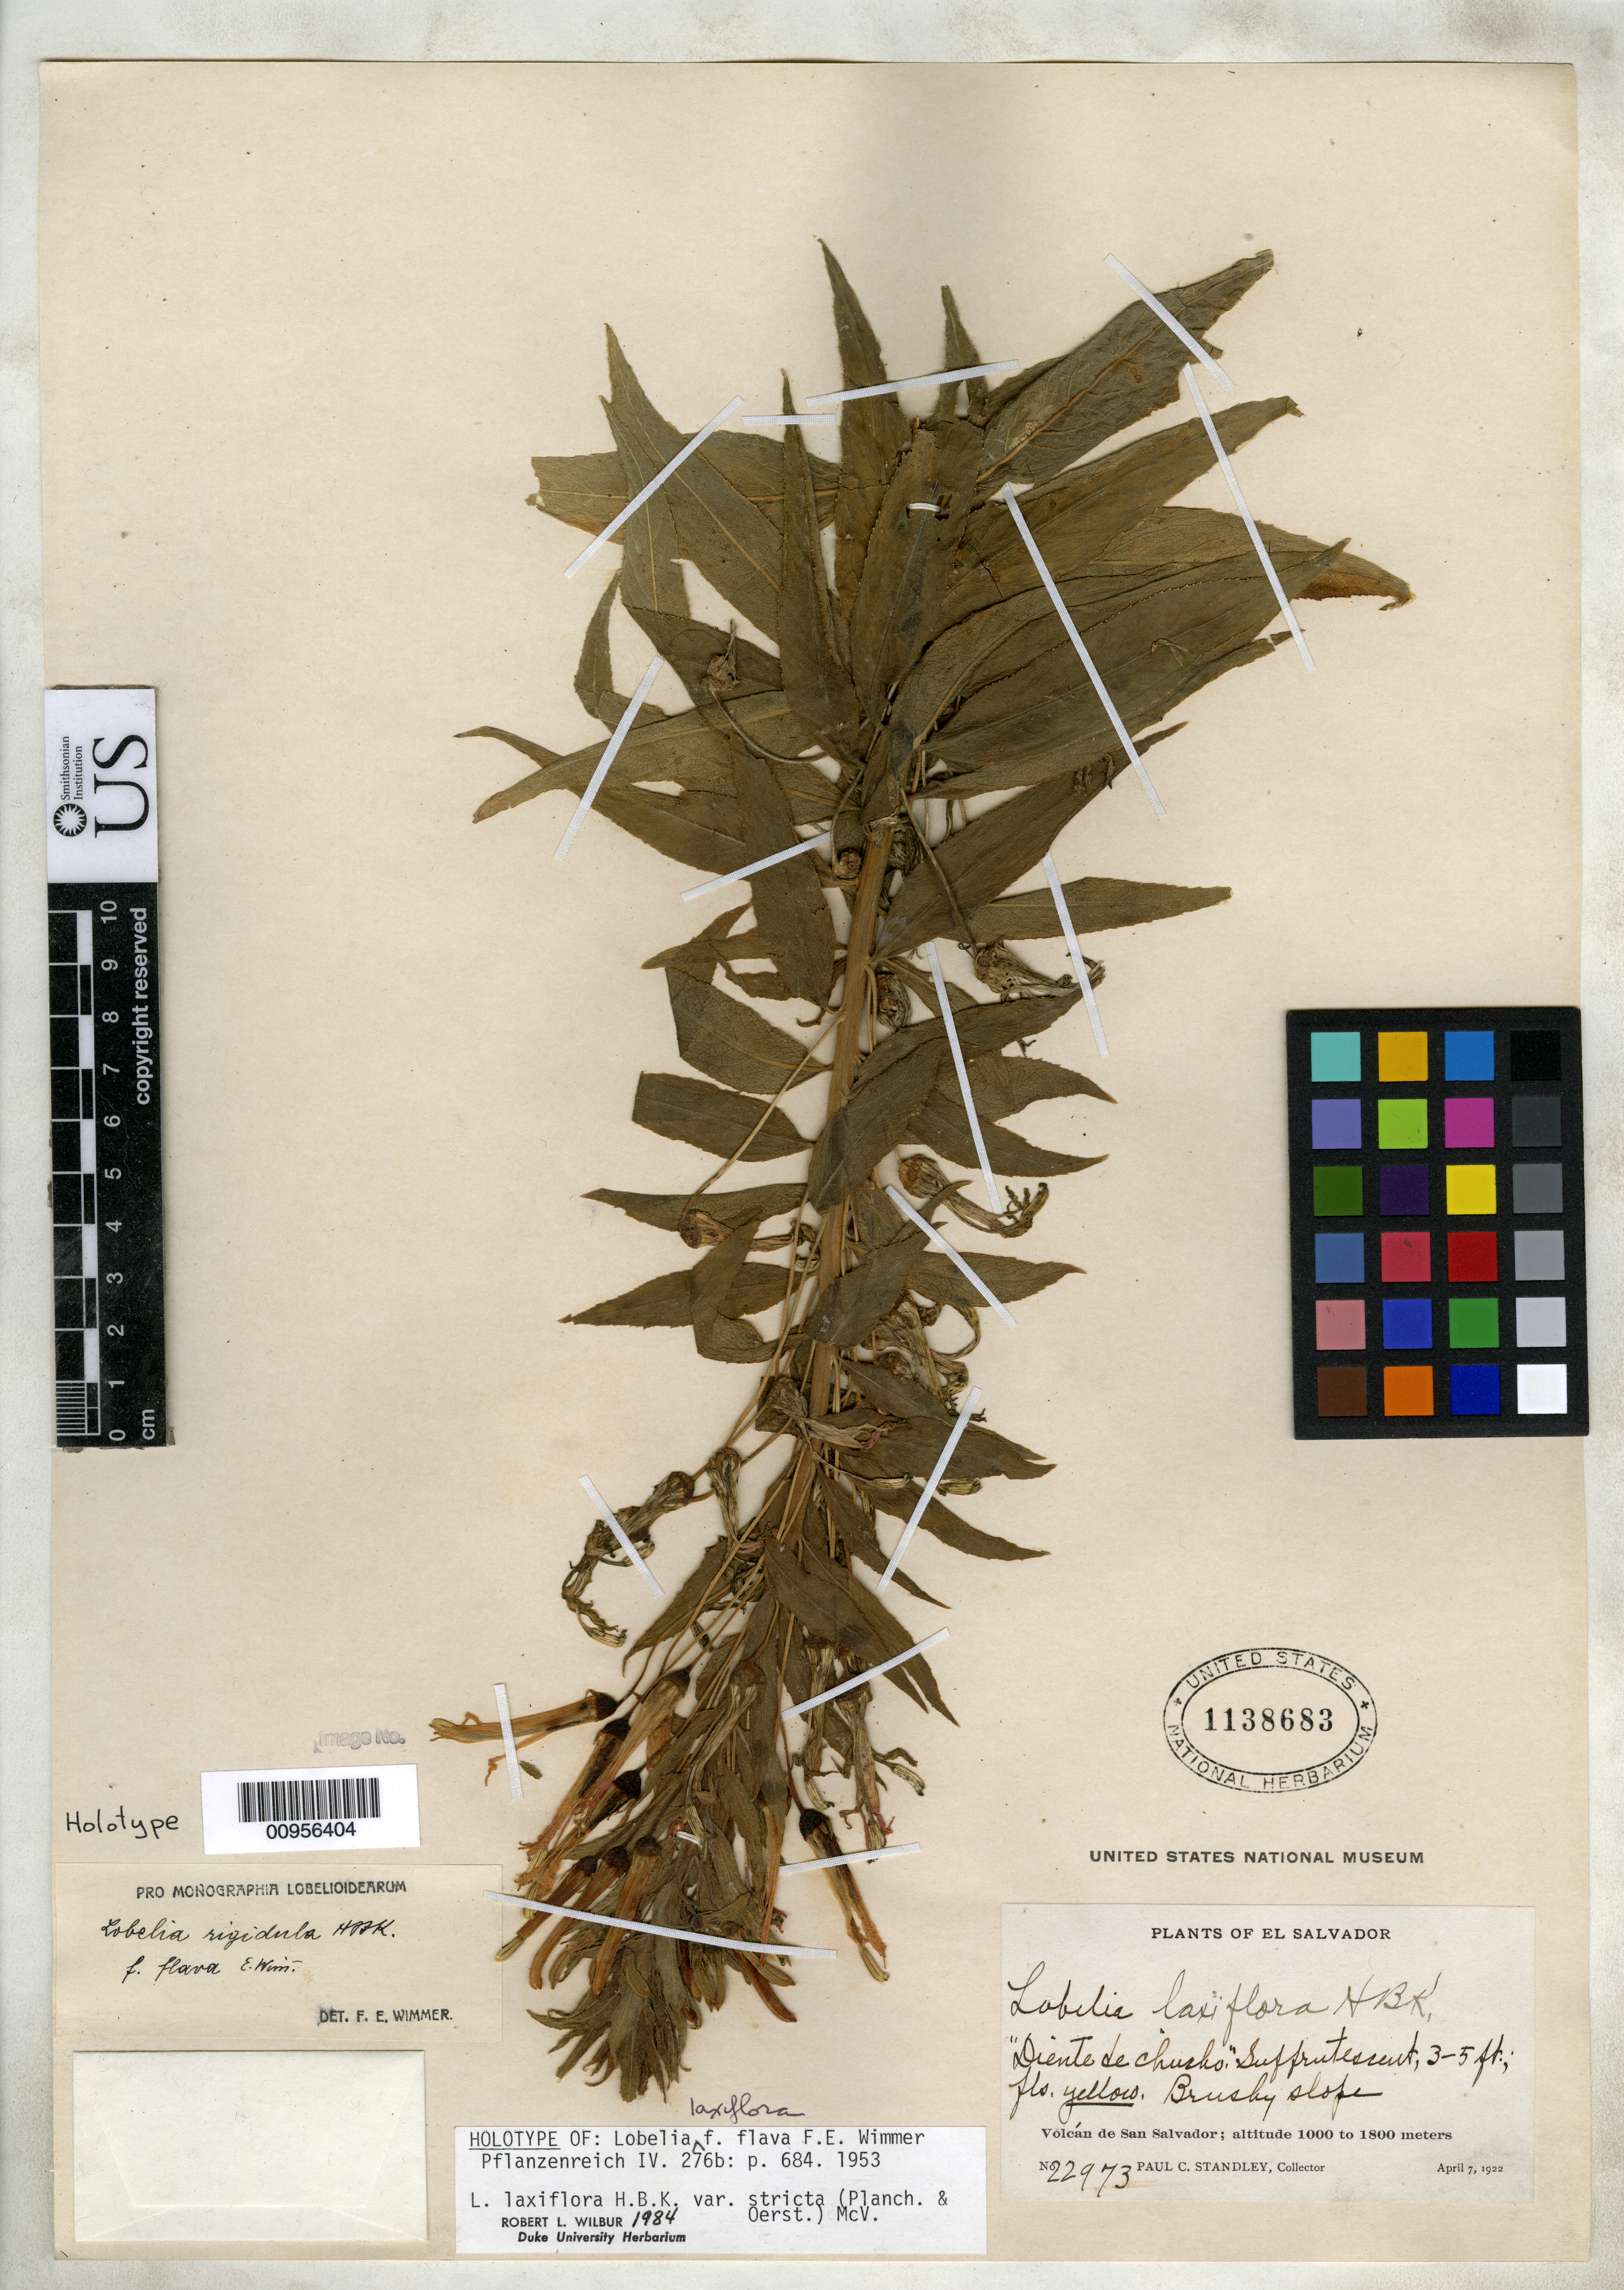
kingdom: Plantae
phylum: Tracheophyta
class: Magnoliopsida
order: Asterales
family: Campanulaceae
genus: Lobelia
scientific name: Lobelia laxiflora f. flava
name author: E. Wimm. in Engl.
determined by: Wilbur, R. L.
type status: Holotype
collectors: P. C. Standley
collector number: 22973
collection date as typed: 07 Apr 1922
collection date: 1922-04-07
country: El Salvador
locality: Volcán de San Salvador.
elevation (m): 1000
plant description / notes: Annotated by Wimmer as "Lobelia rigidula H.B.K. f. flava" but published under L. laxiflora.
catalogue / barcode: US 1138683